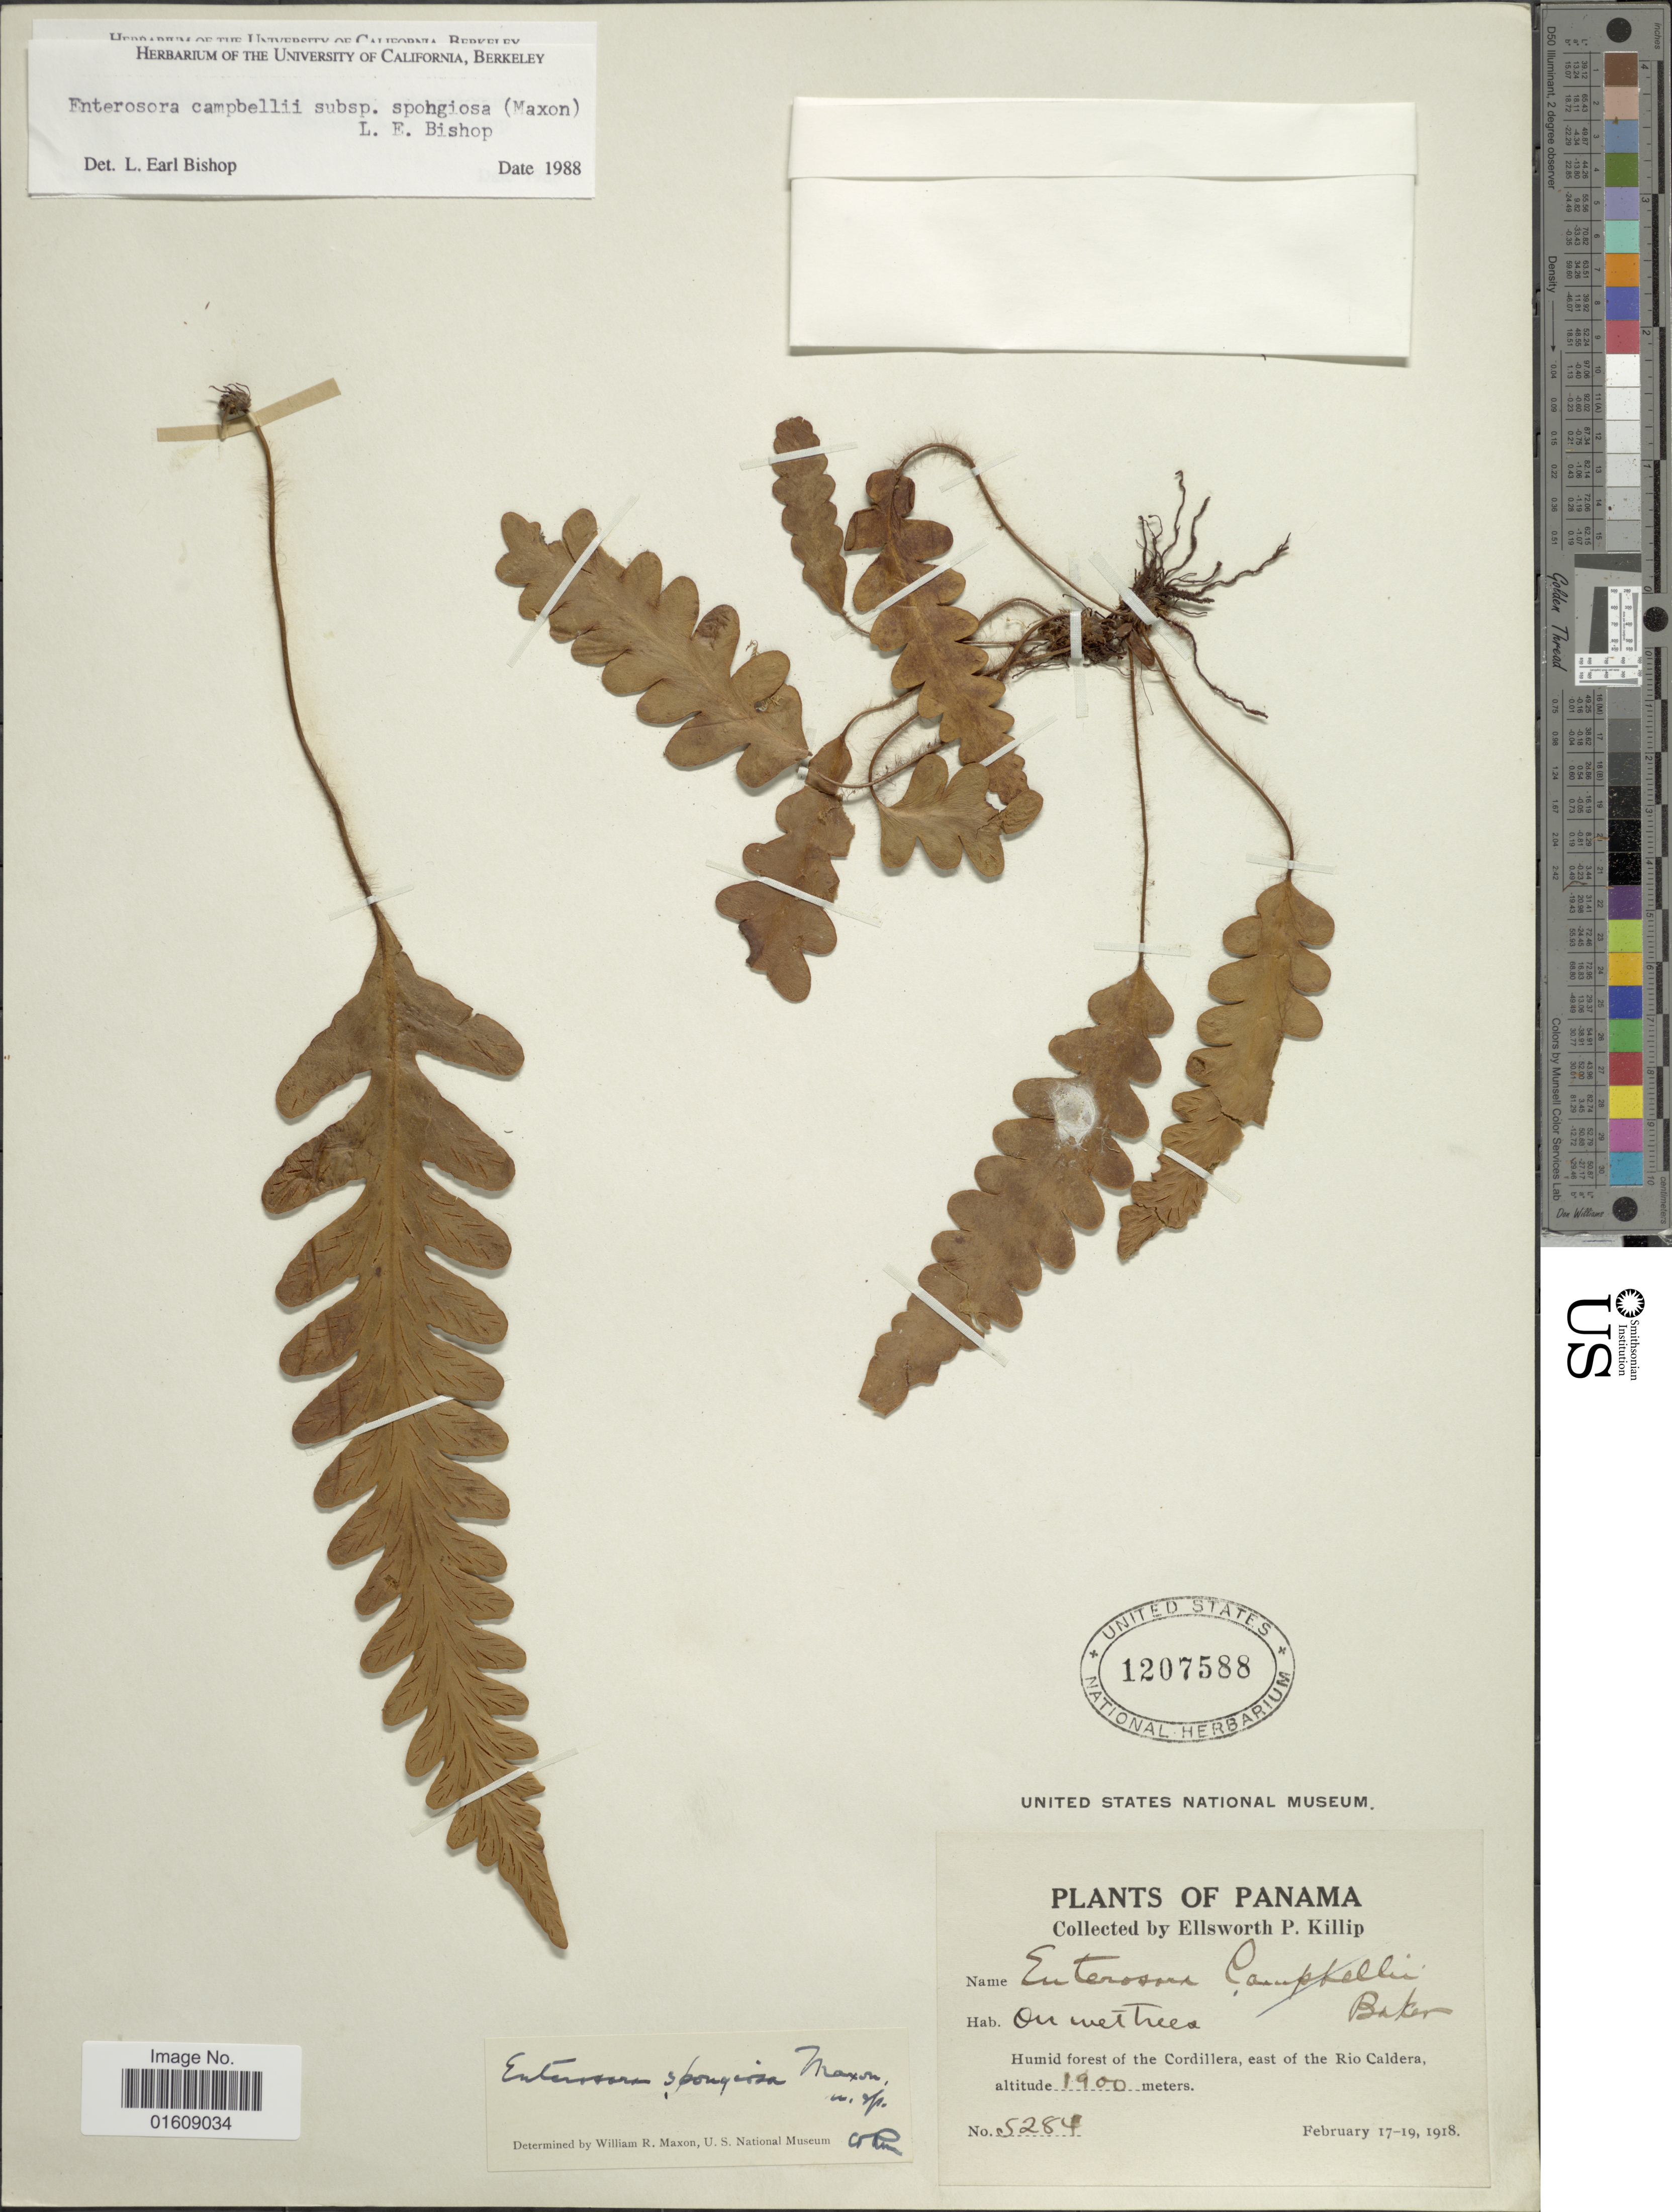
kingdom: Plantae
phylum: Tracheophyta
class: Polypodiopsida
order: Polypodiales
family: Polypodiaceae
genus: Enterosora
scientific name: Enterosora campbellii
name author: Baker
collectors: E. P. Killip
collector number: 5284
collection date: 1918-02-17/1918-02-19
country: Panama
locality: Panama, Humid forest of the Cordillera, east of the Rio Caldera.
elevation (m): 1900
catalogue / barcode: US 1207588